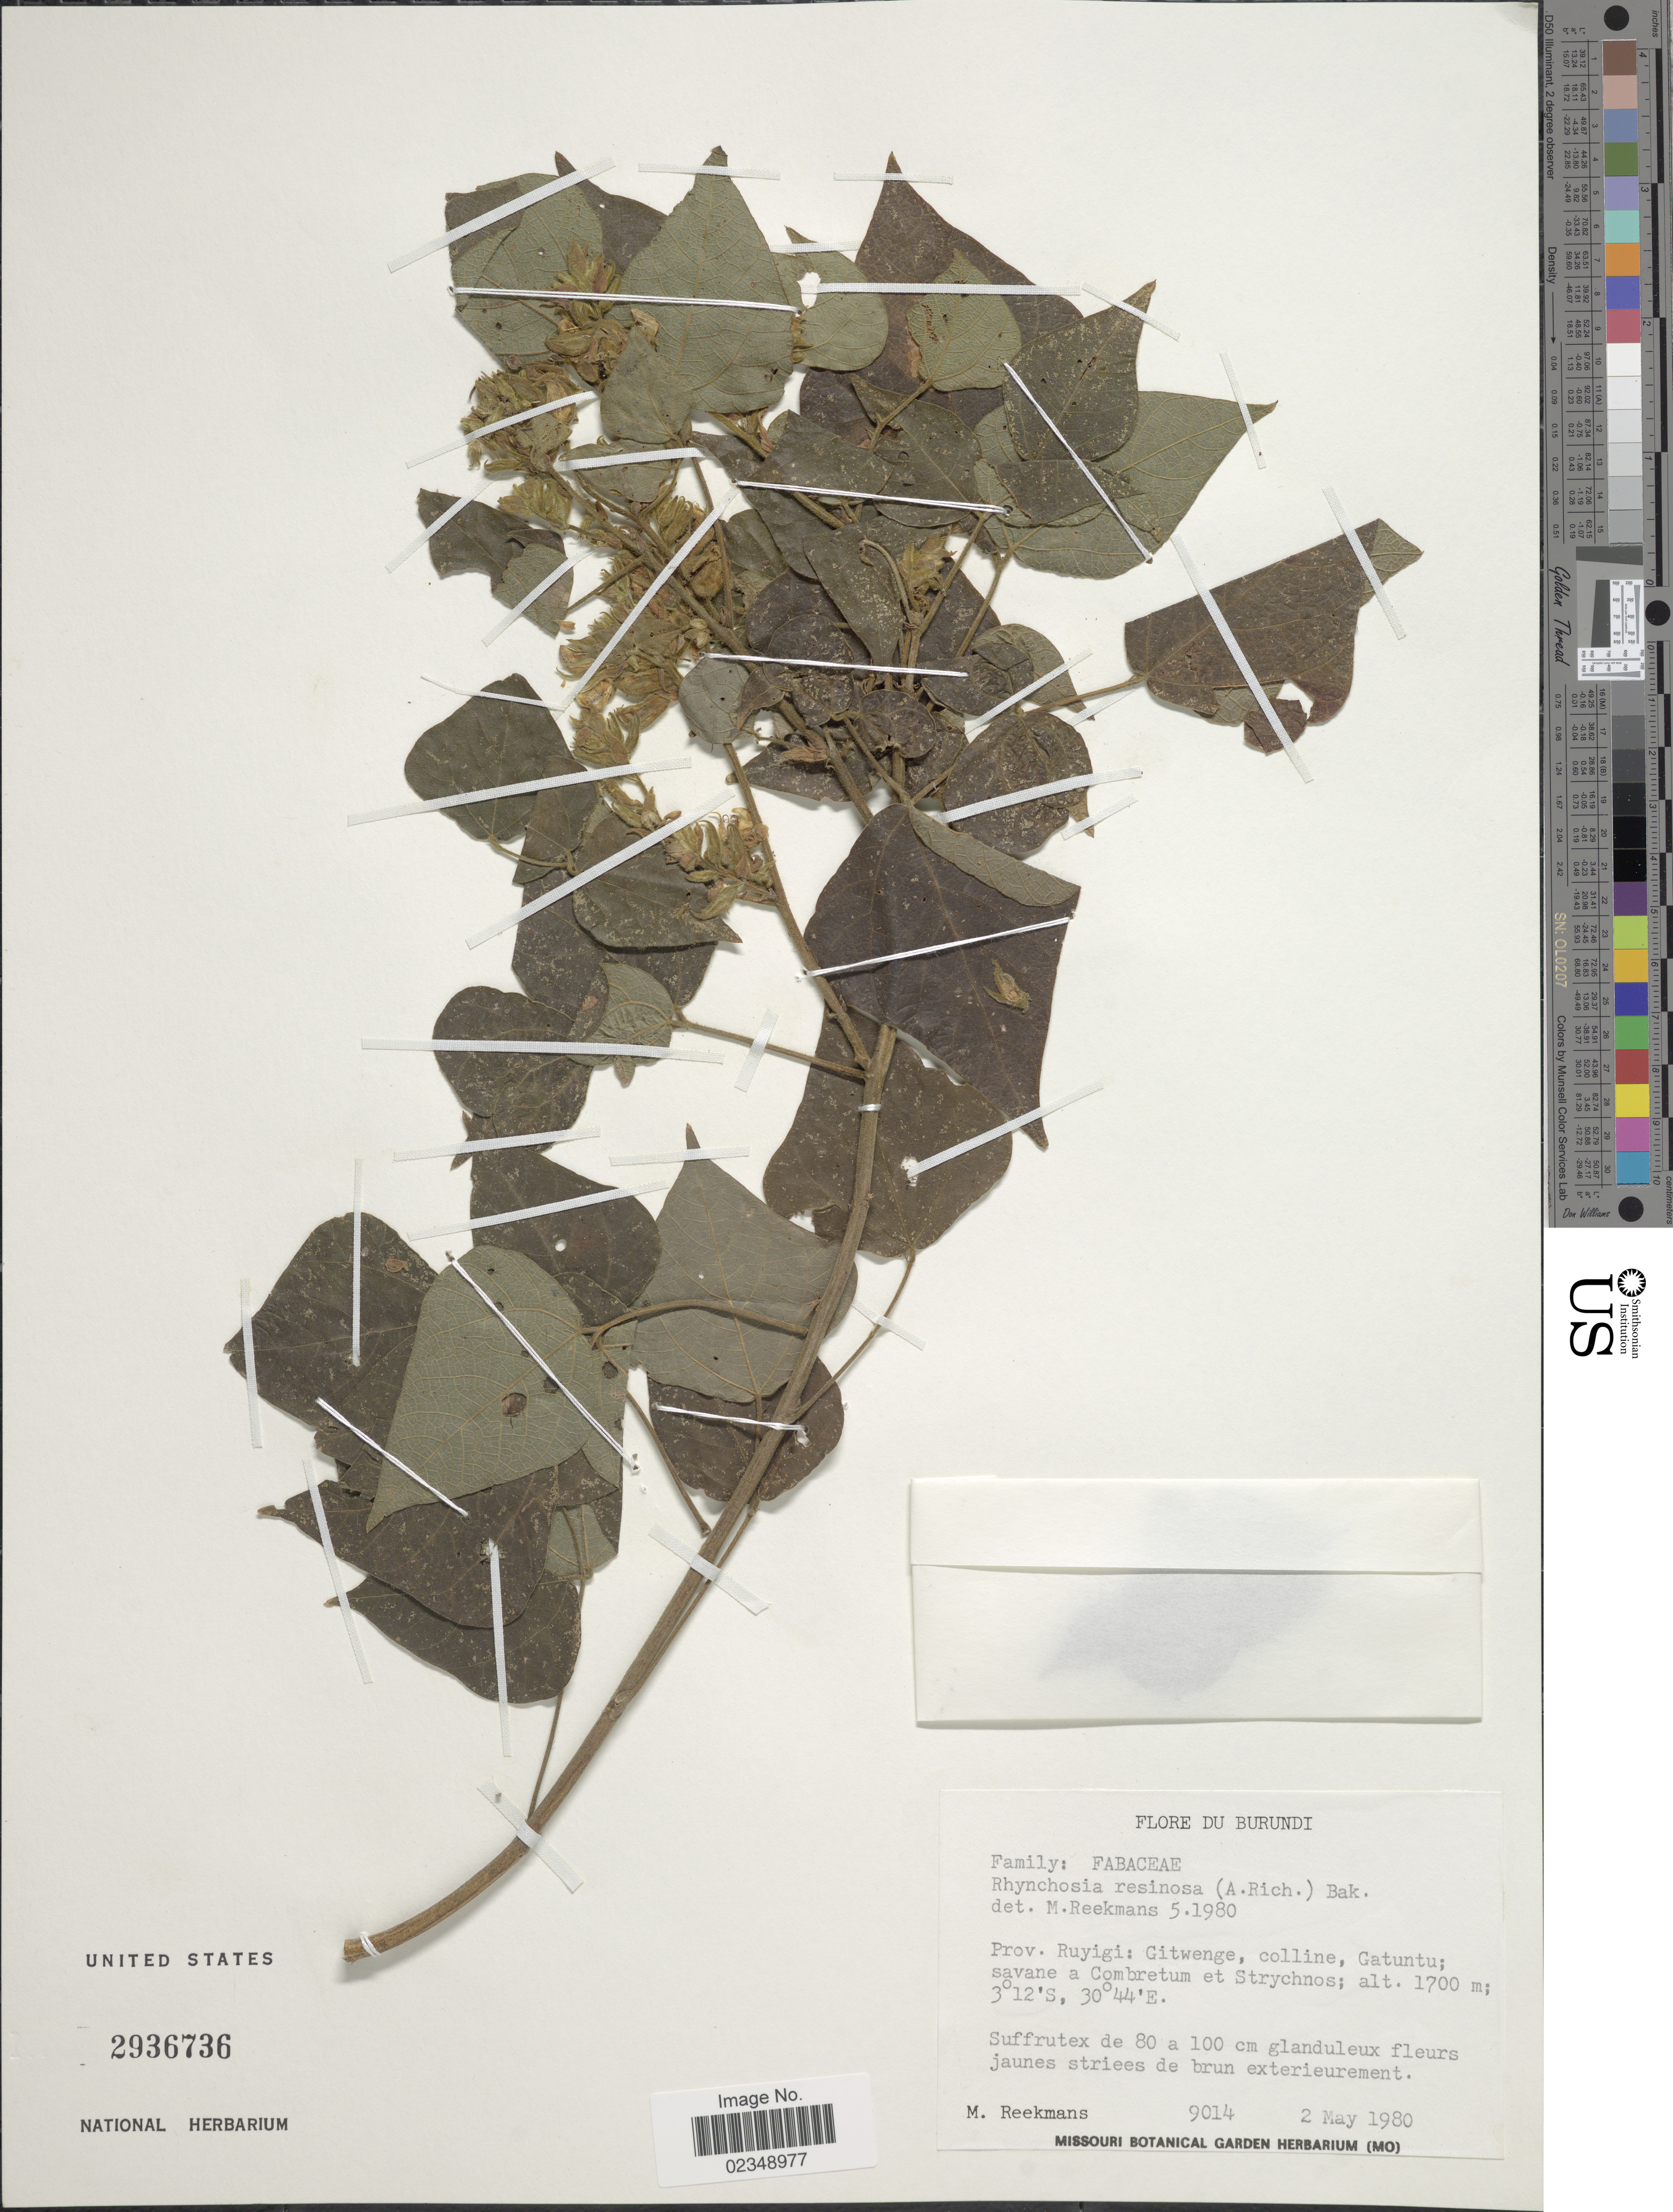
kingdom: Plantae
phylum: Tracheophyta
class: Magnoliopsida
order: Fabales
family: Fabaceae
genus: Rhynchosia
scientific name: Rhynchosia resinosa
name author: (Hochst. ex A. Rich.) Baker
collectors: M. Reekmans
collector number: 9014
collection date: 1980-05-02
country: Burundi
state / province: Ruyigi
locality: Gitwenge, colline, Gatuntu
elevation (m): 1700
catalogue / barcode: US 2936736